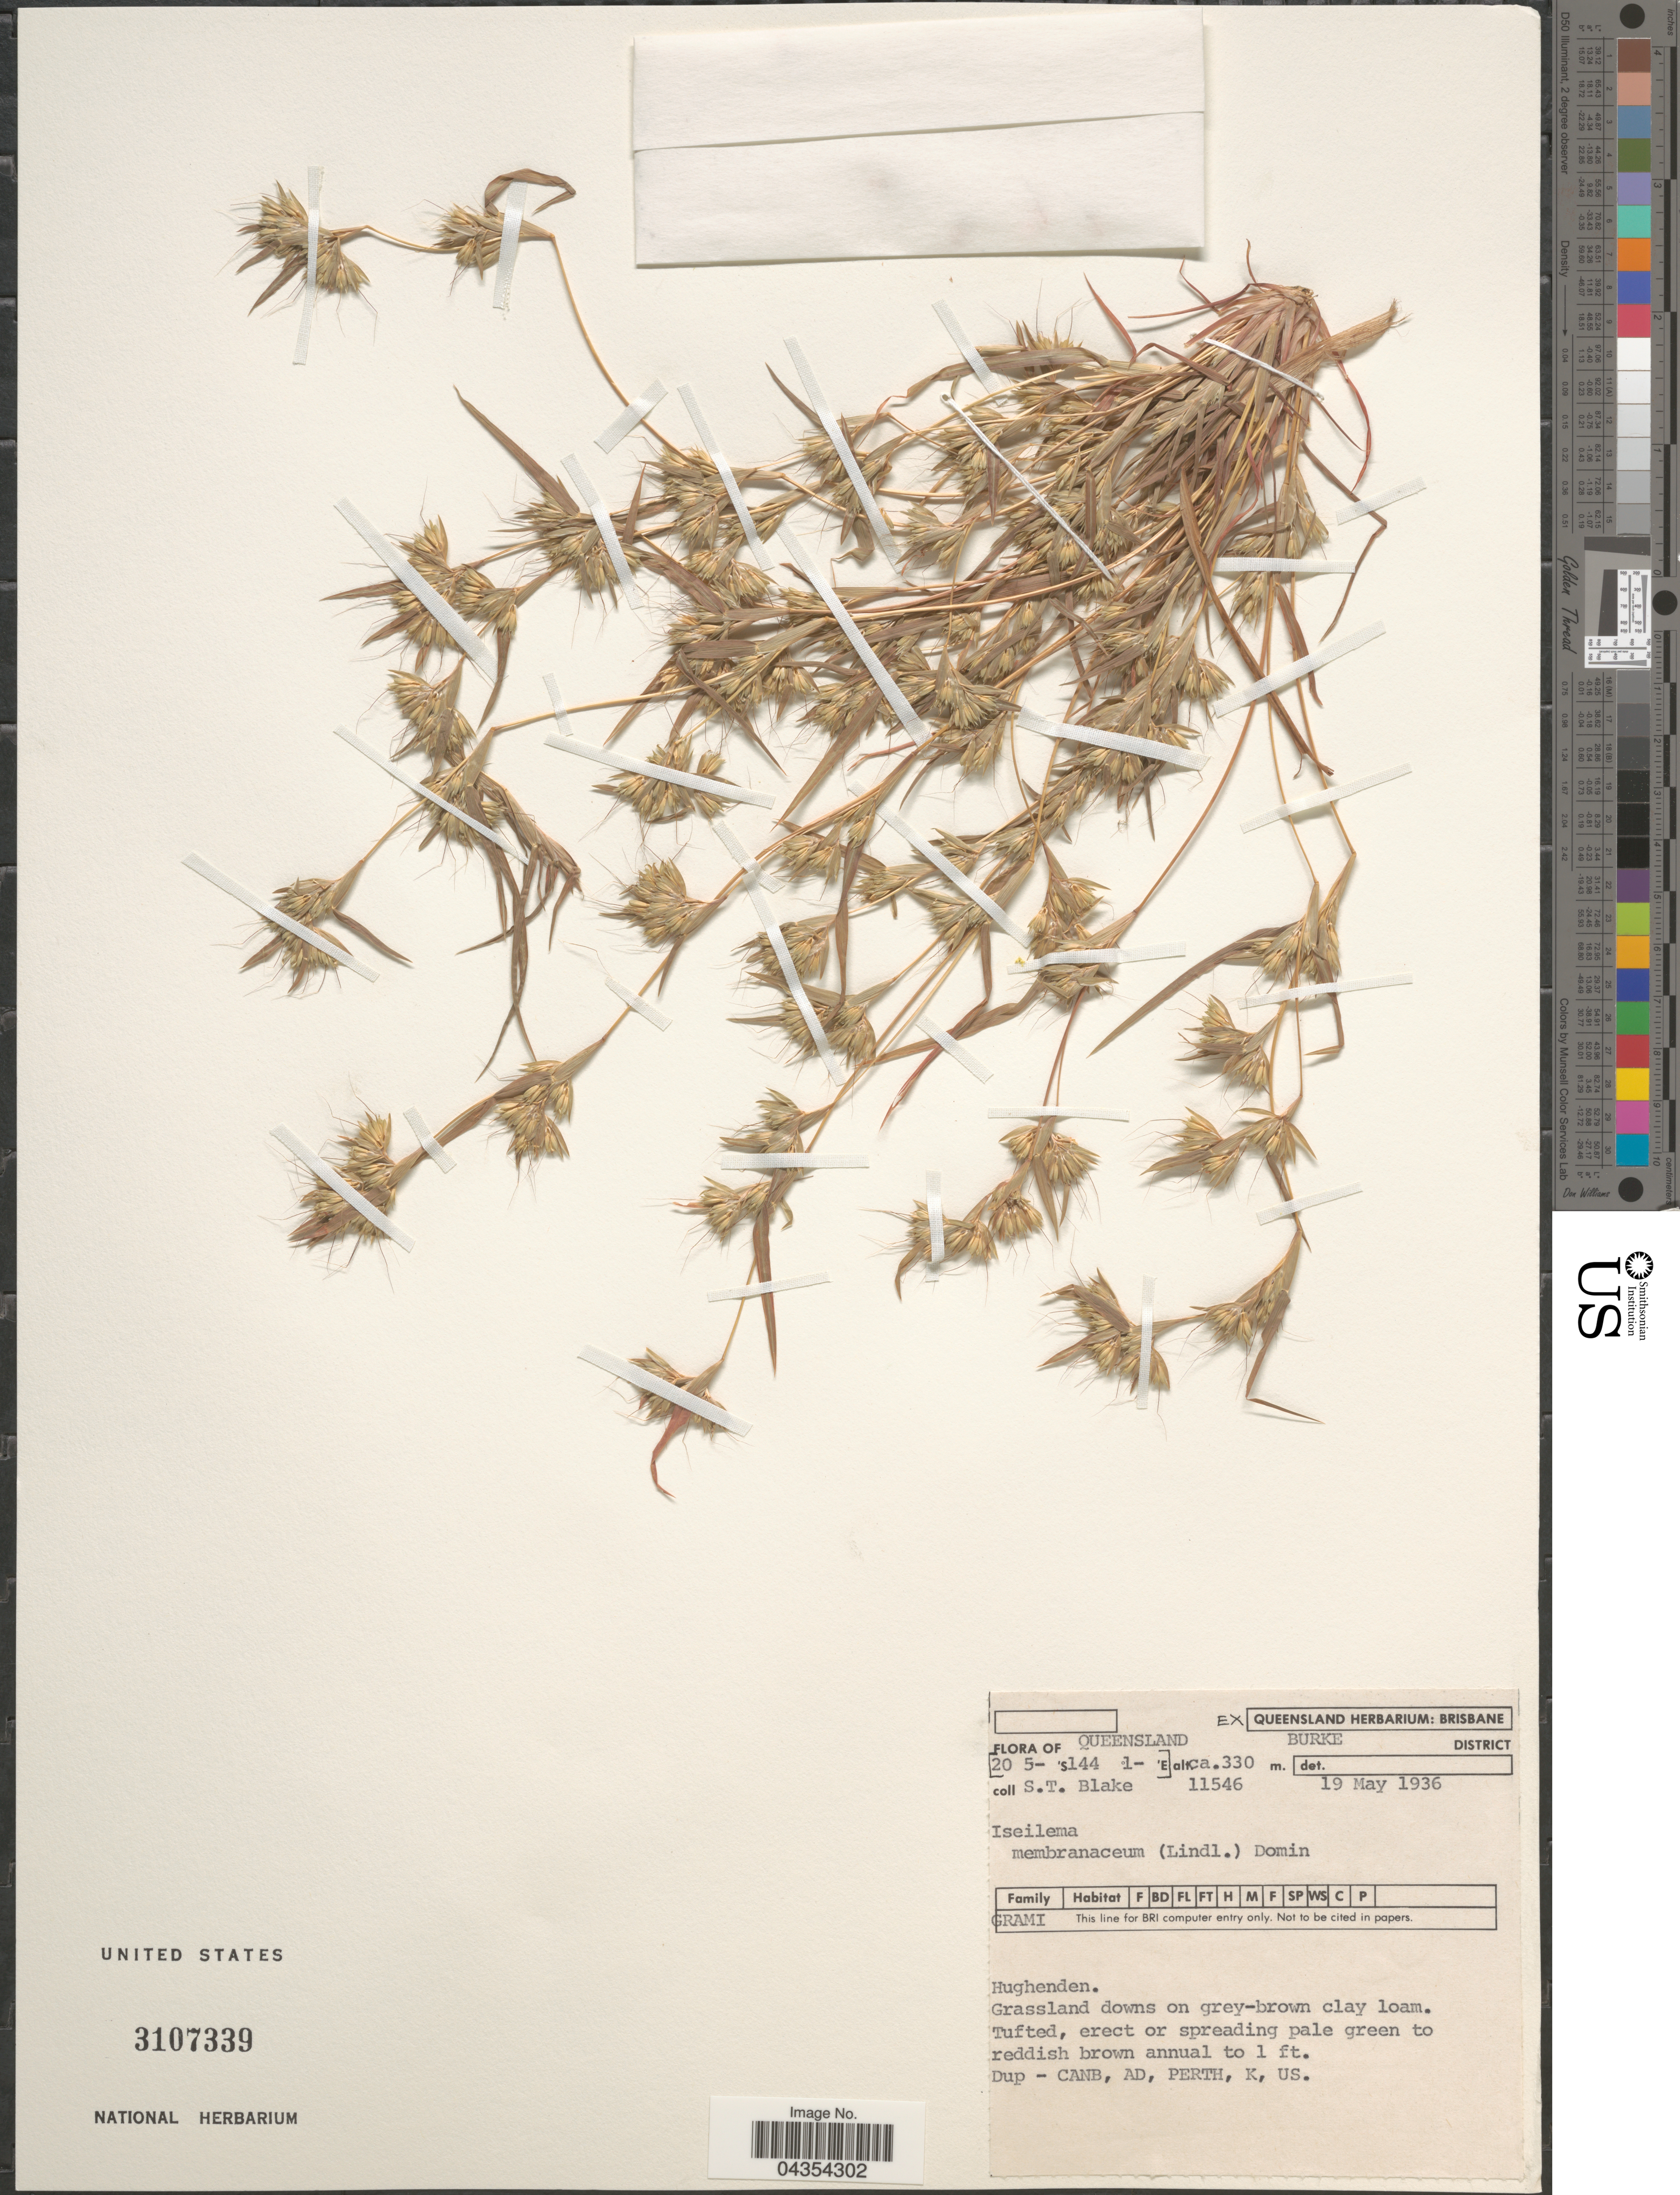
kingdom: Plantae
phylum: Tracheophyta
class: Liliopsida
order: Poales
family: Poaceae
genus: Iseilema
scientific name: Iseilema membranaceum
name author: (Lindl.) Domin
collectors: S. T. Blake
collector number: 11546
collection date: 1936-05-19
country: Australia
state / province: Queensland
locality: Burke District. Hughenden.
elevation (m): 330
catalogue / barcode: US 3107339